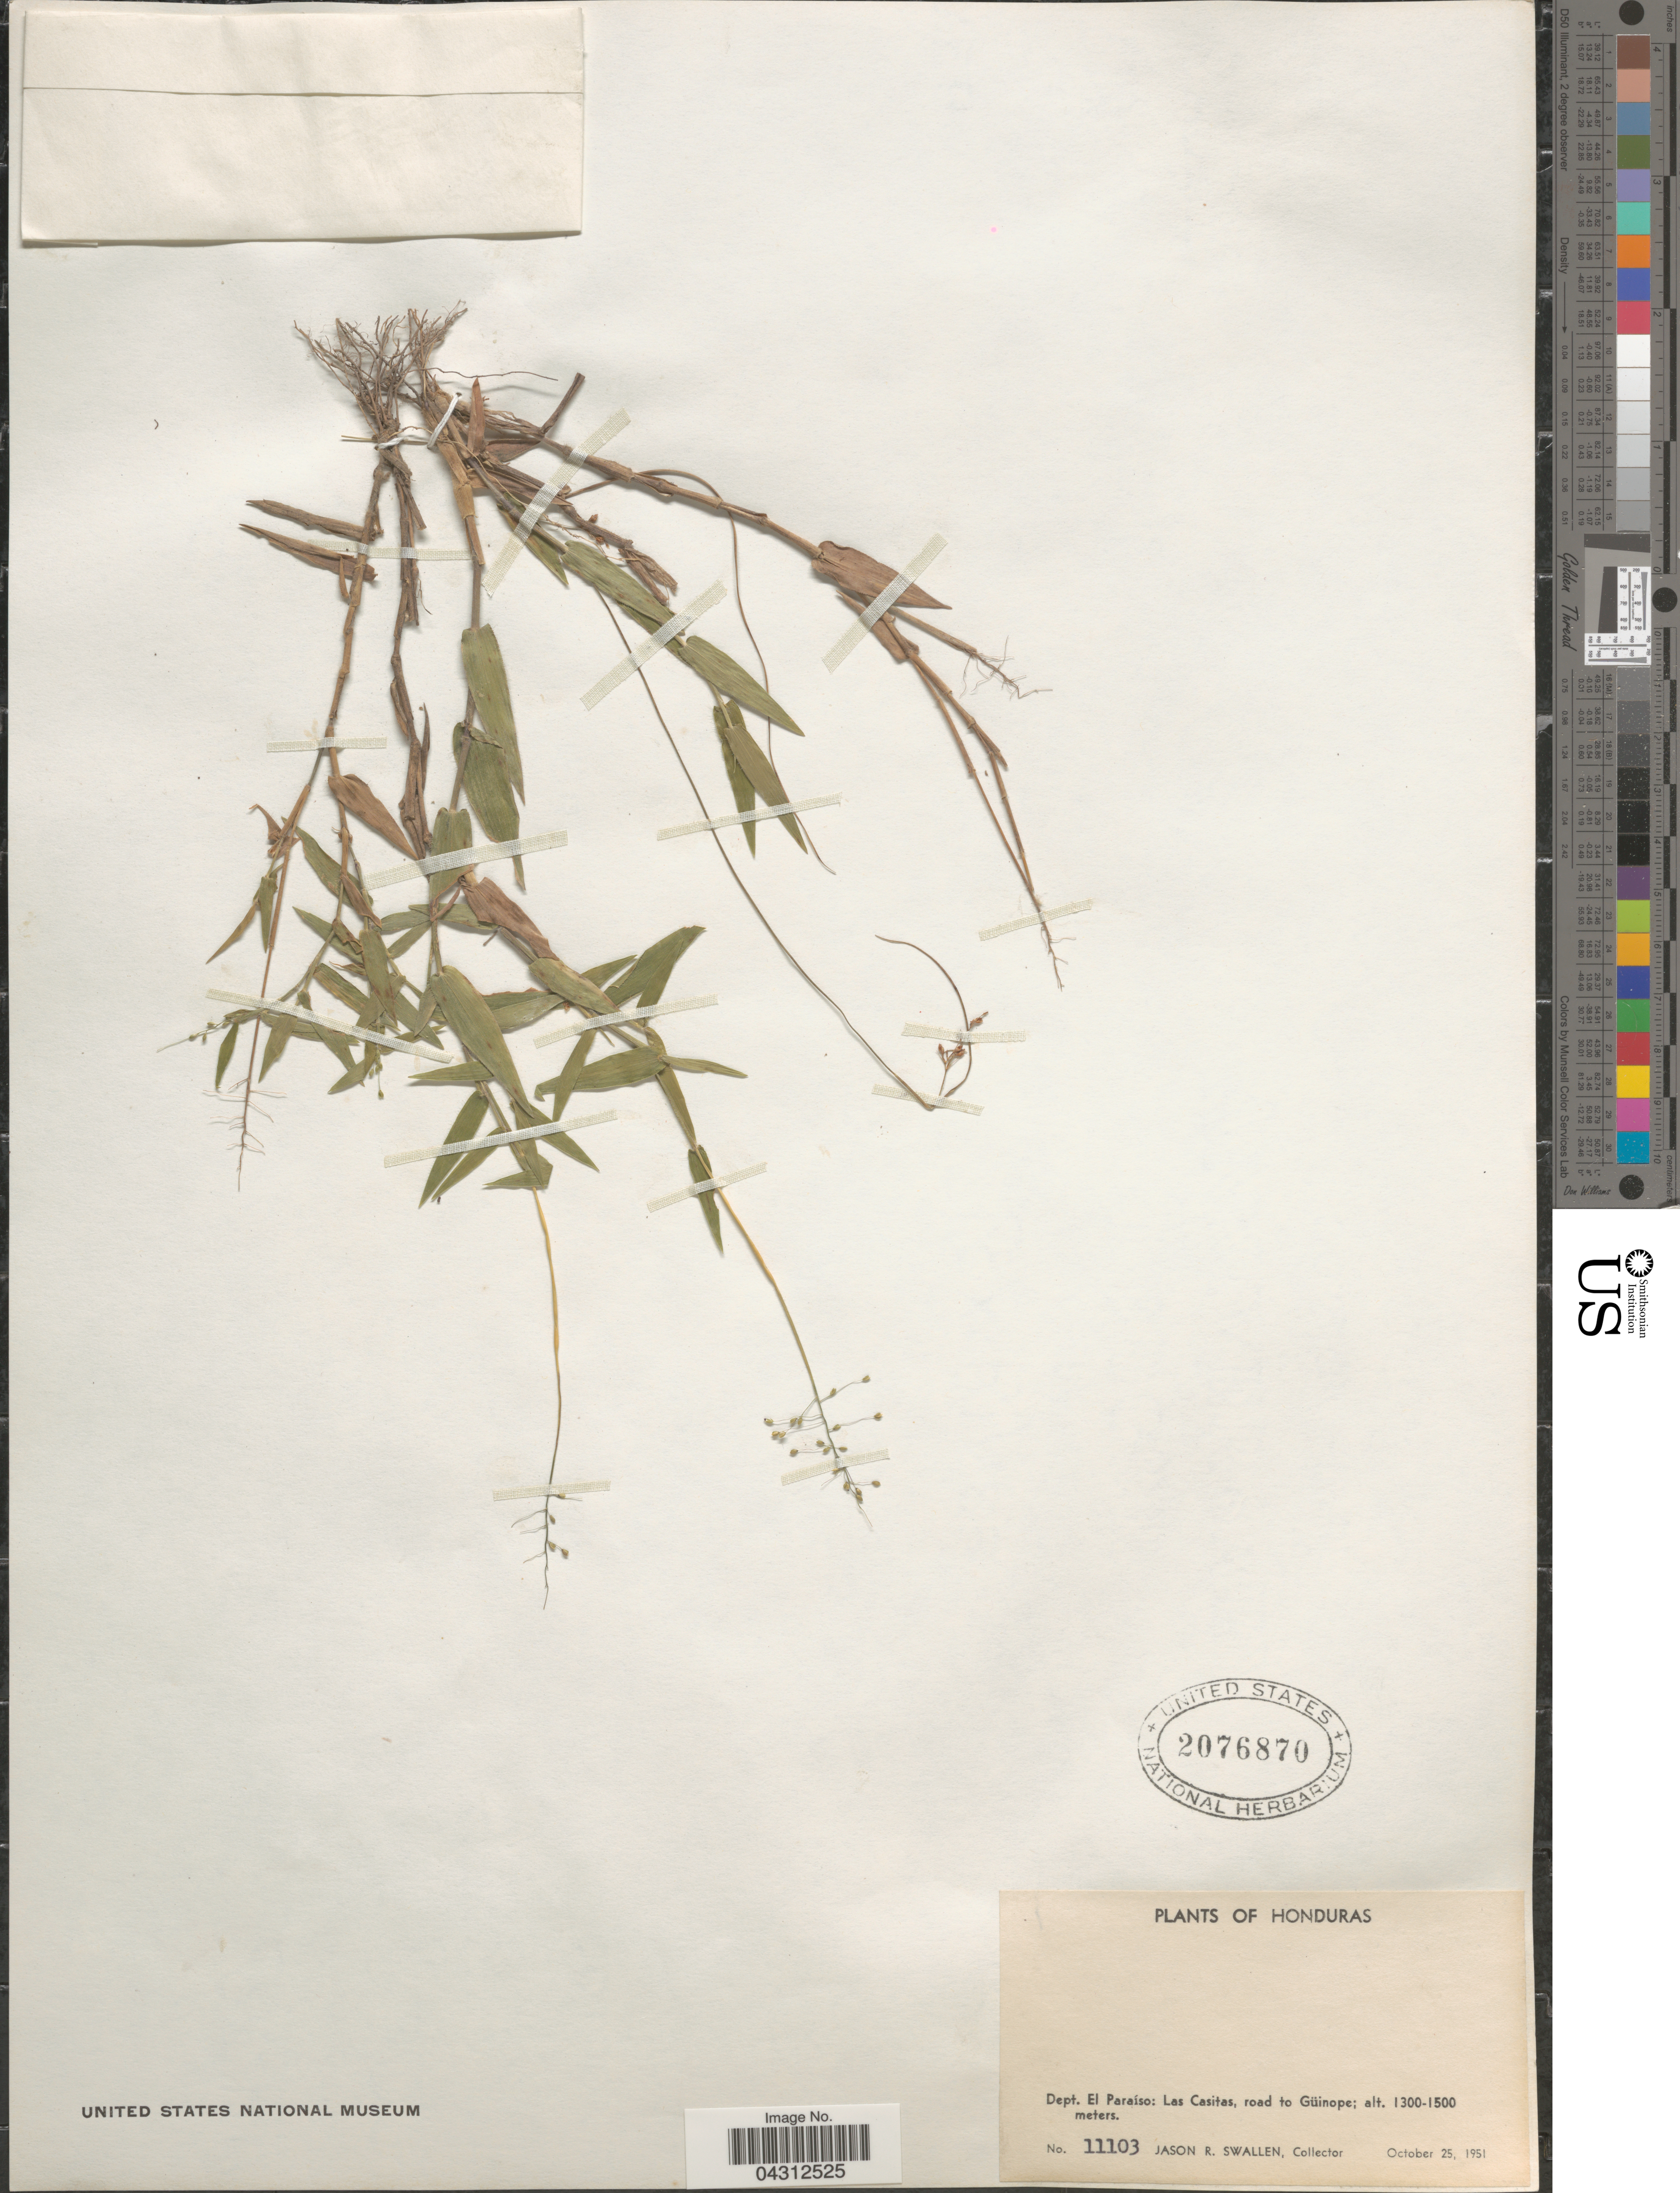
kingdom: Plantae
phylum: Tracheophyta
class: Liliopsida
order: Poales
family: Poaceae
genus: Panicum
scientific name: Panicum sp.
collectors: J. R. Swallen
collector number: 11103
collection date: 1951-10-25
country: Honduras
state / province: El Paraiso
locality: Dept. El Paraíso: Las Casitas, road to Güinope.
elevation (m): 1300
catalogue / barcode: US 2076870